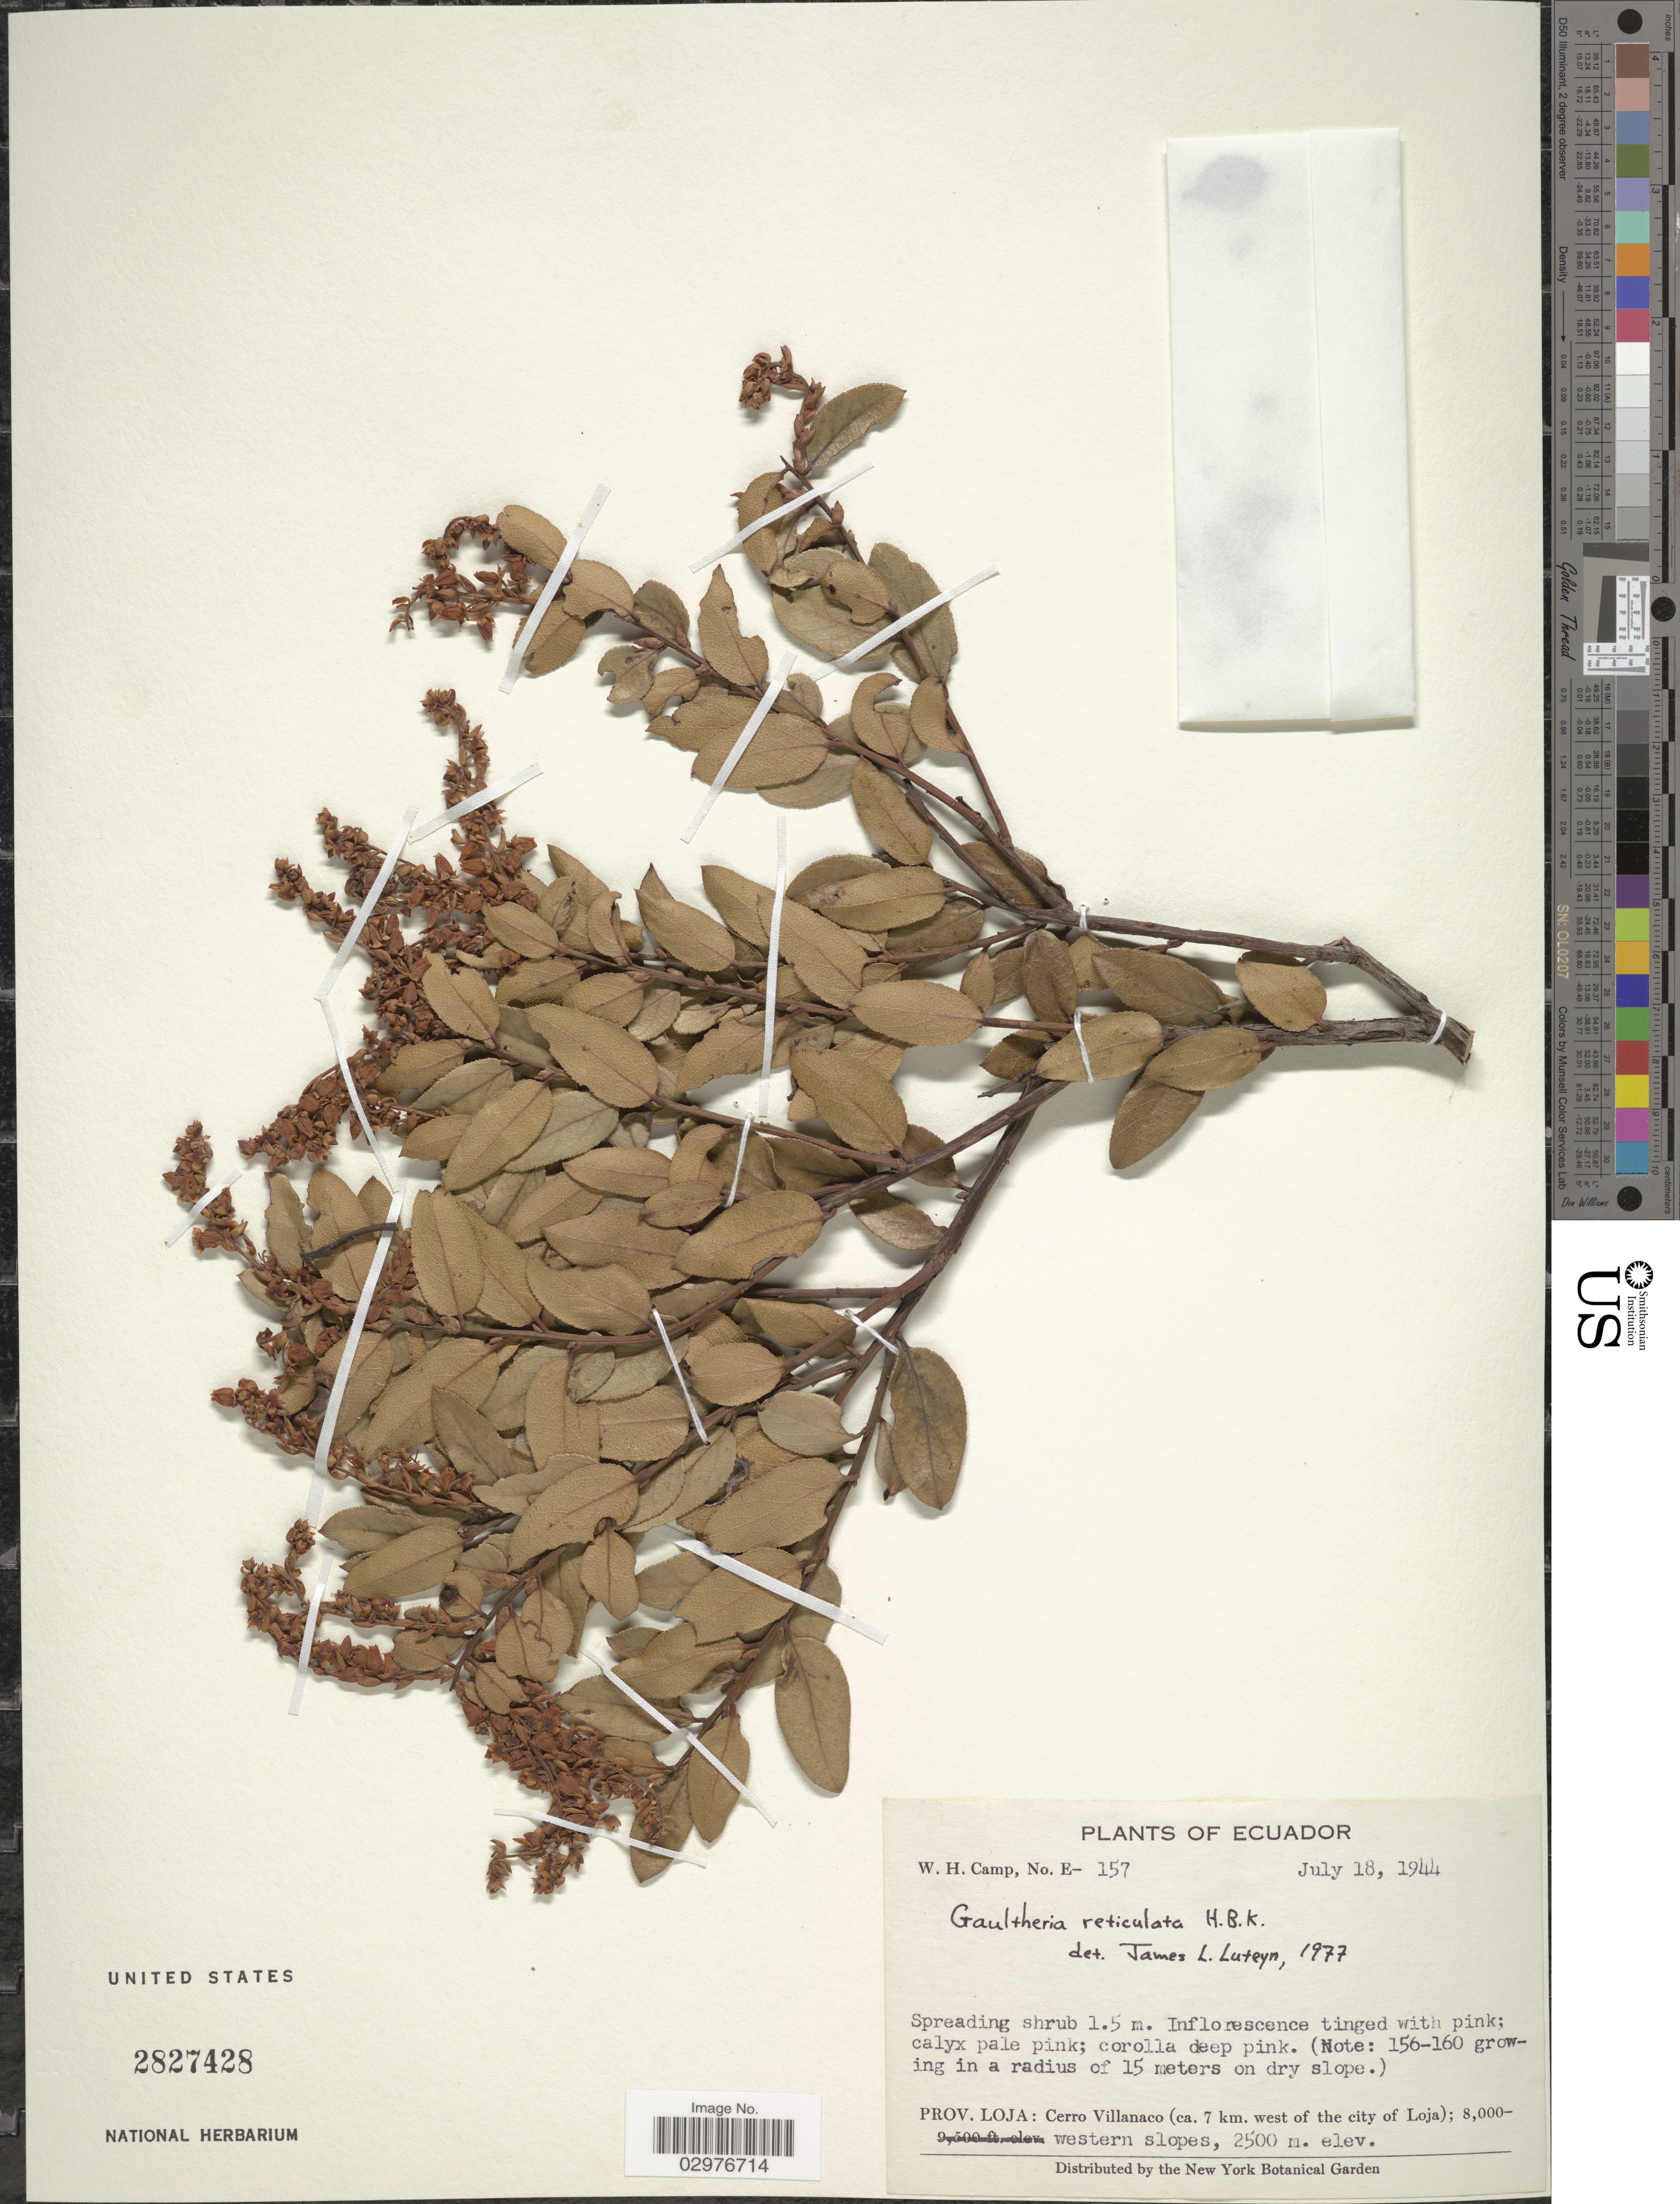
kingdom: Plantae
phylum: Tracheophyta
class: Magnoliopsida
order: Ericales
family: Ericaceae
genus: Gaultheria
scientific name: Gaultheria reticulata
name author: Kunth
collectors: W. H. Camp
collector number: E-157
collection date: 1944-07-18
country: Ecuador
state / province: Loja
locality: Cerro Villanaco (ca. 7 km. west of the city of Loja), western slopes.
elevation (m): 2500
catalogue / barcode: US 2827428